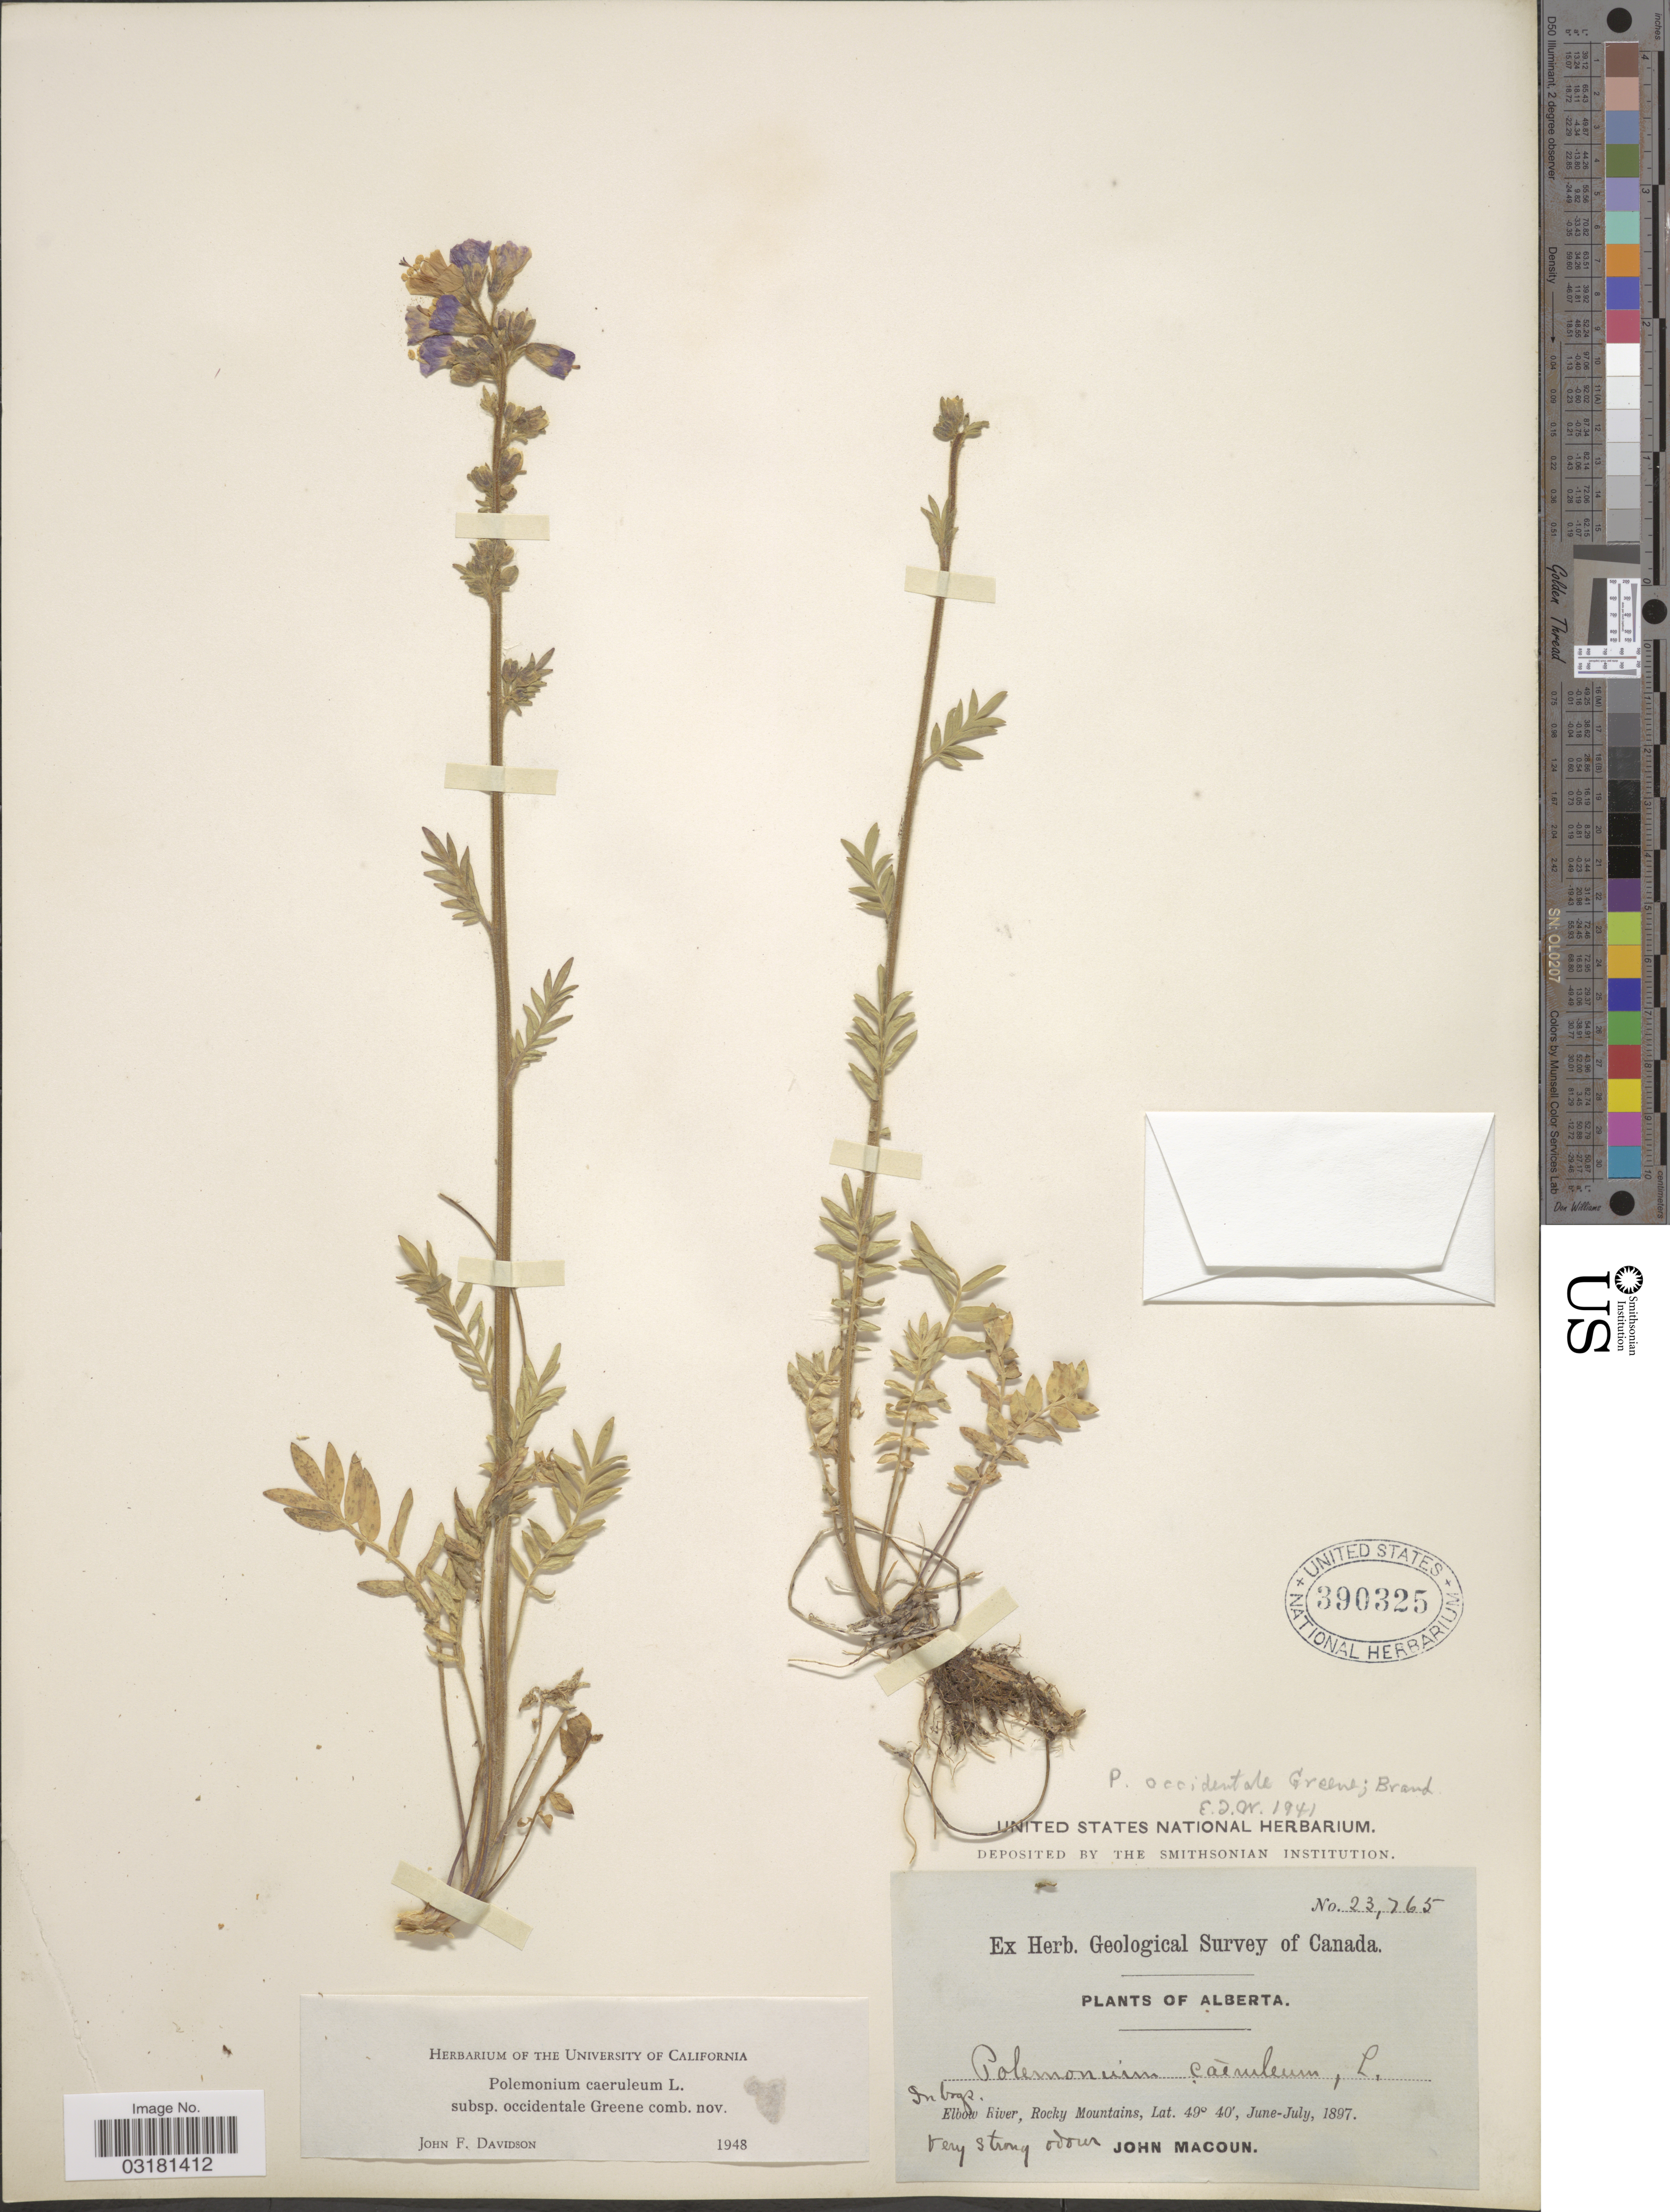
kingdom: Plantae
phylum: Tracheophyta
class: Magnoliopsida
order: Ericales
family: Polemoniaceae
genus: Polemonium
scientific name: Polemonium occidentale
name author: Greene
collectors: J. Macoun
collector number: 23765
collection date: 1897-06/1897-07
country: Canada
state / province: Alberta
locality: Elbow River, Rocky Mountains.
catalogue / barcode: US 390325